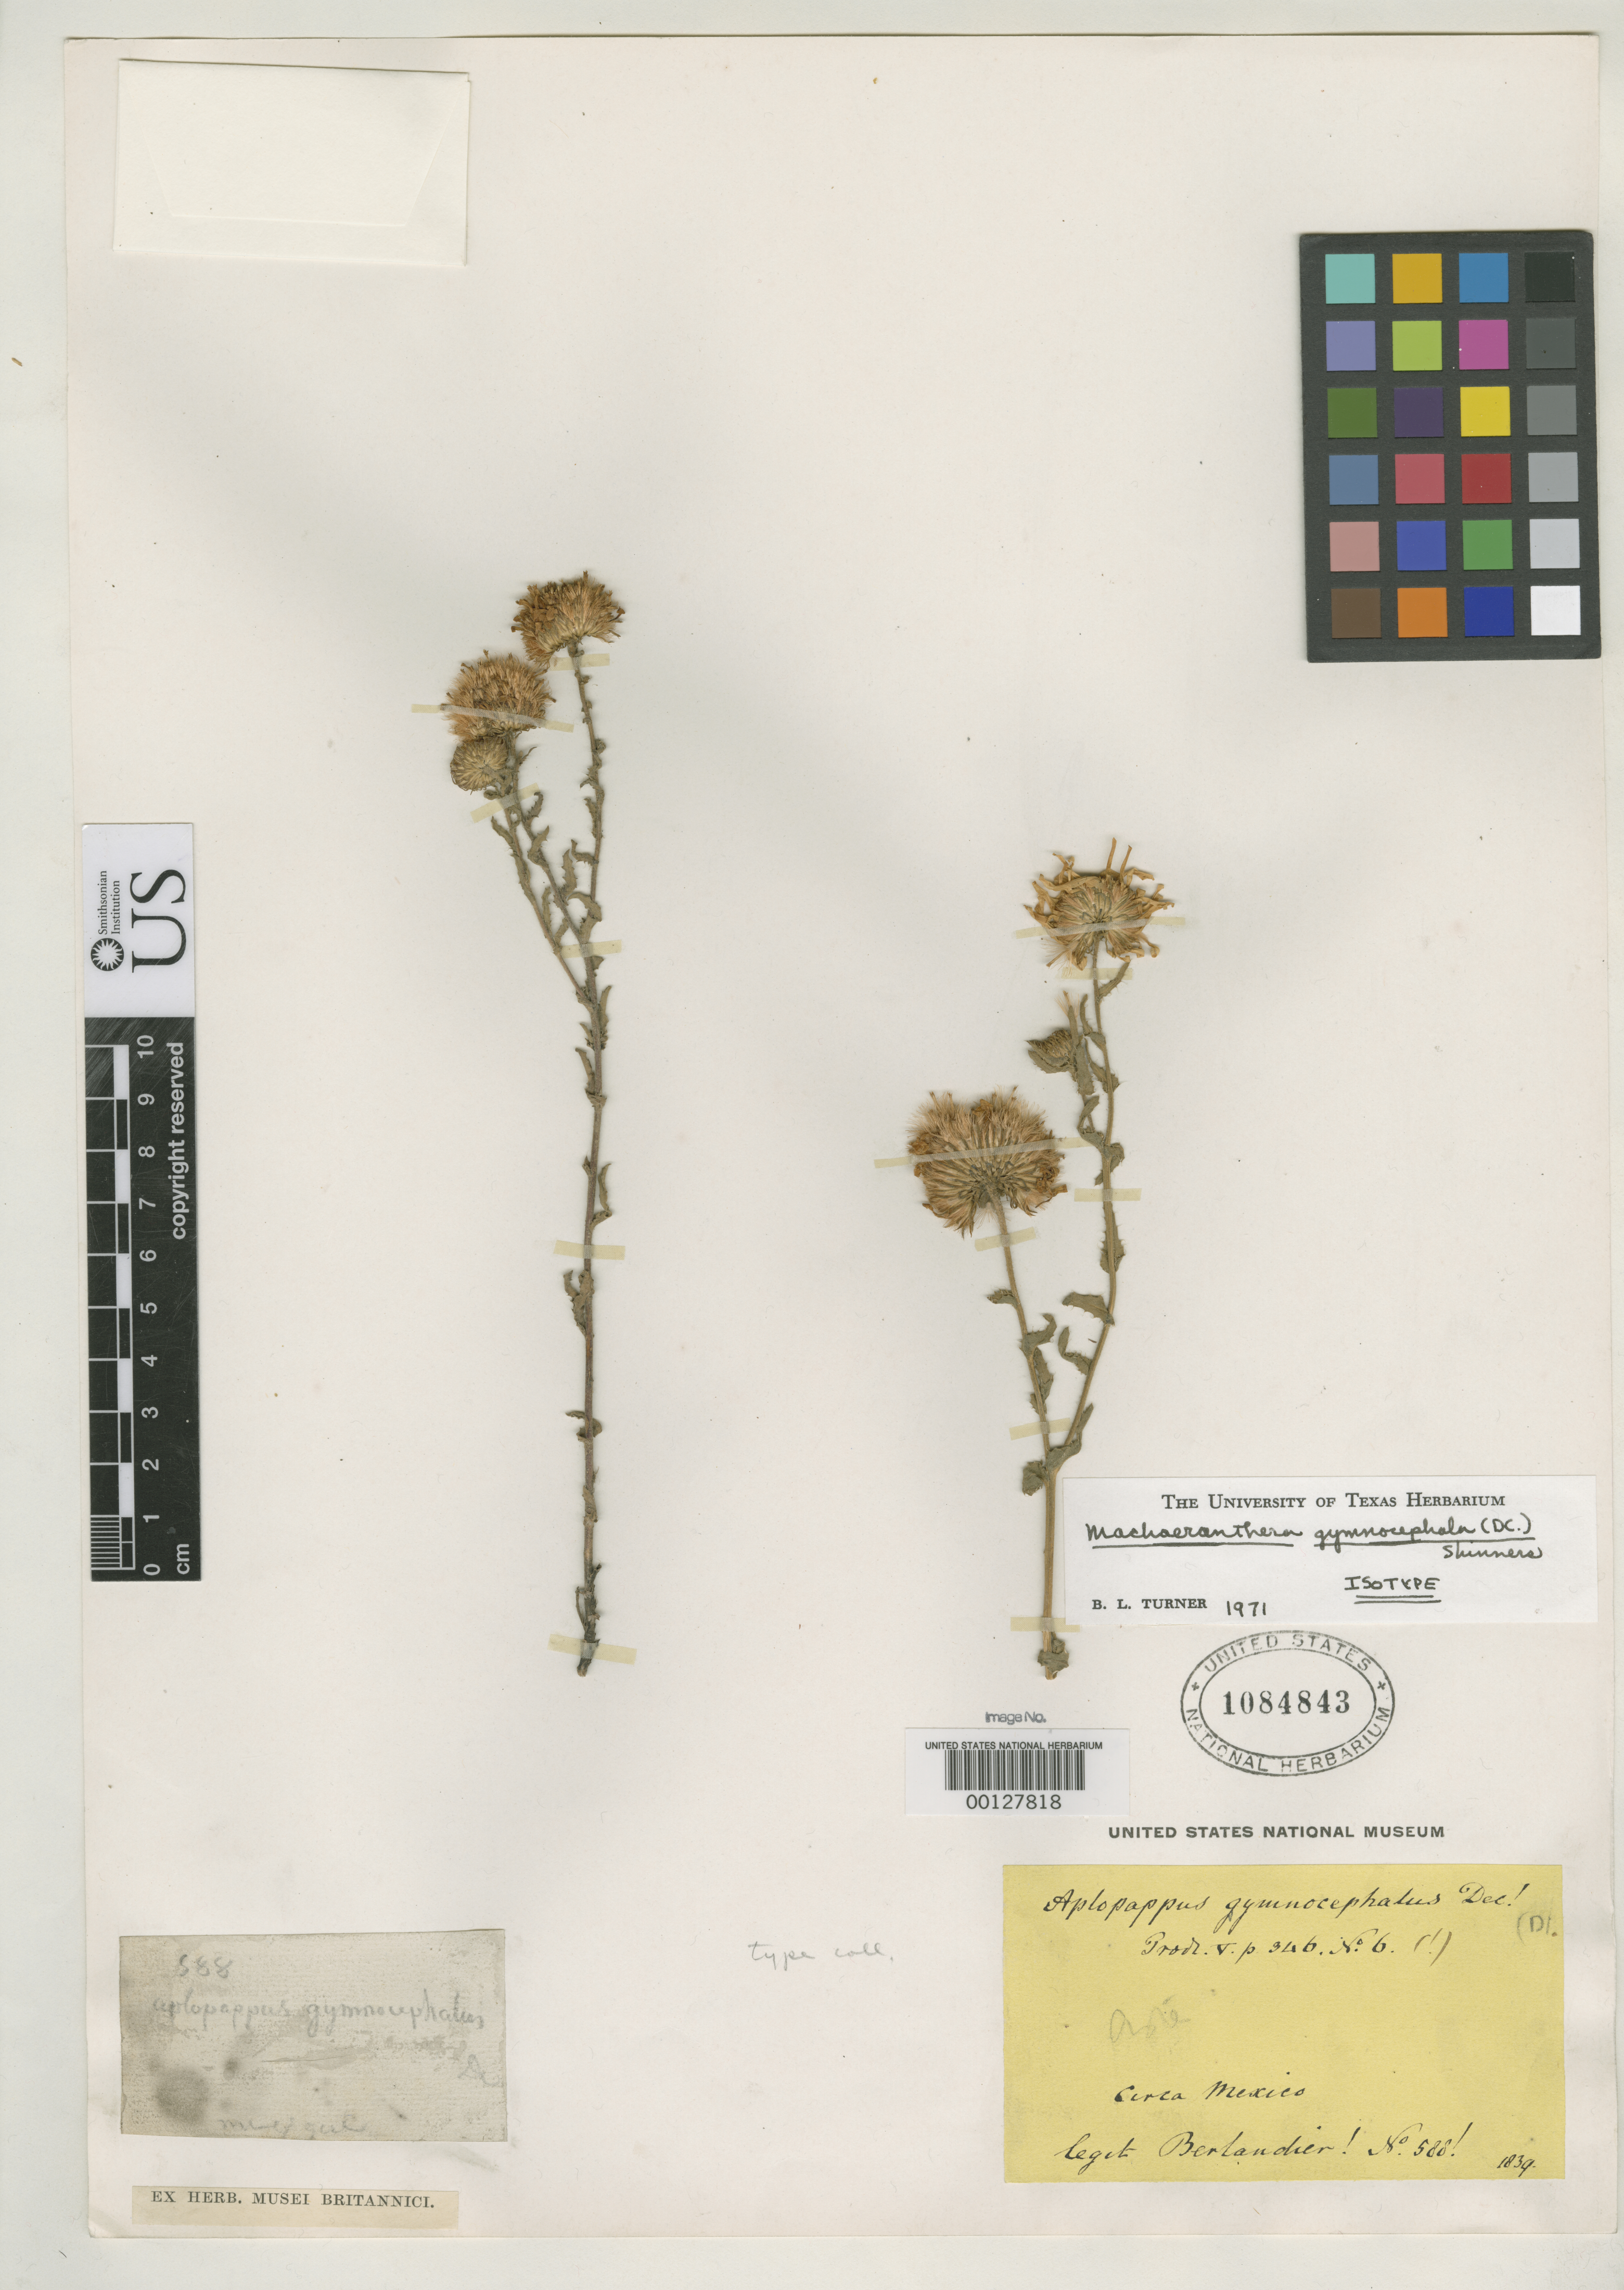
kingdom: Plantae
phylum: Tracheophyta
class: Magnoliopsida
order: Asterales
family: Asteraceae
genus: Haplopappus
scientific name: Haplopappus gymnocephalus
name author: DC.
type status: Isosyntype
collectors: L. Alaman & J. L. Berlandier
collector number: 588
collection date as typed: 1839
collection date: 1839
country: Mexico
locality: E of Monserrat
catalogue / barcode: US 1084843